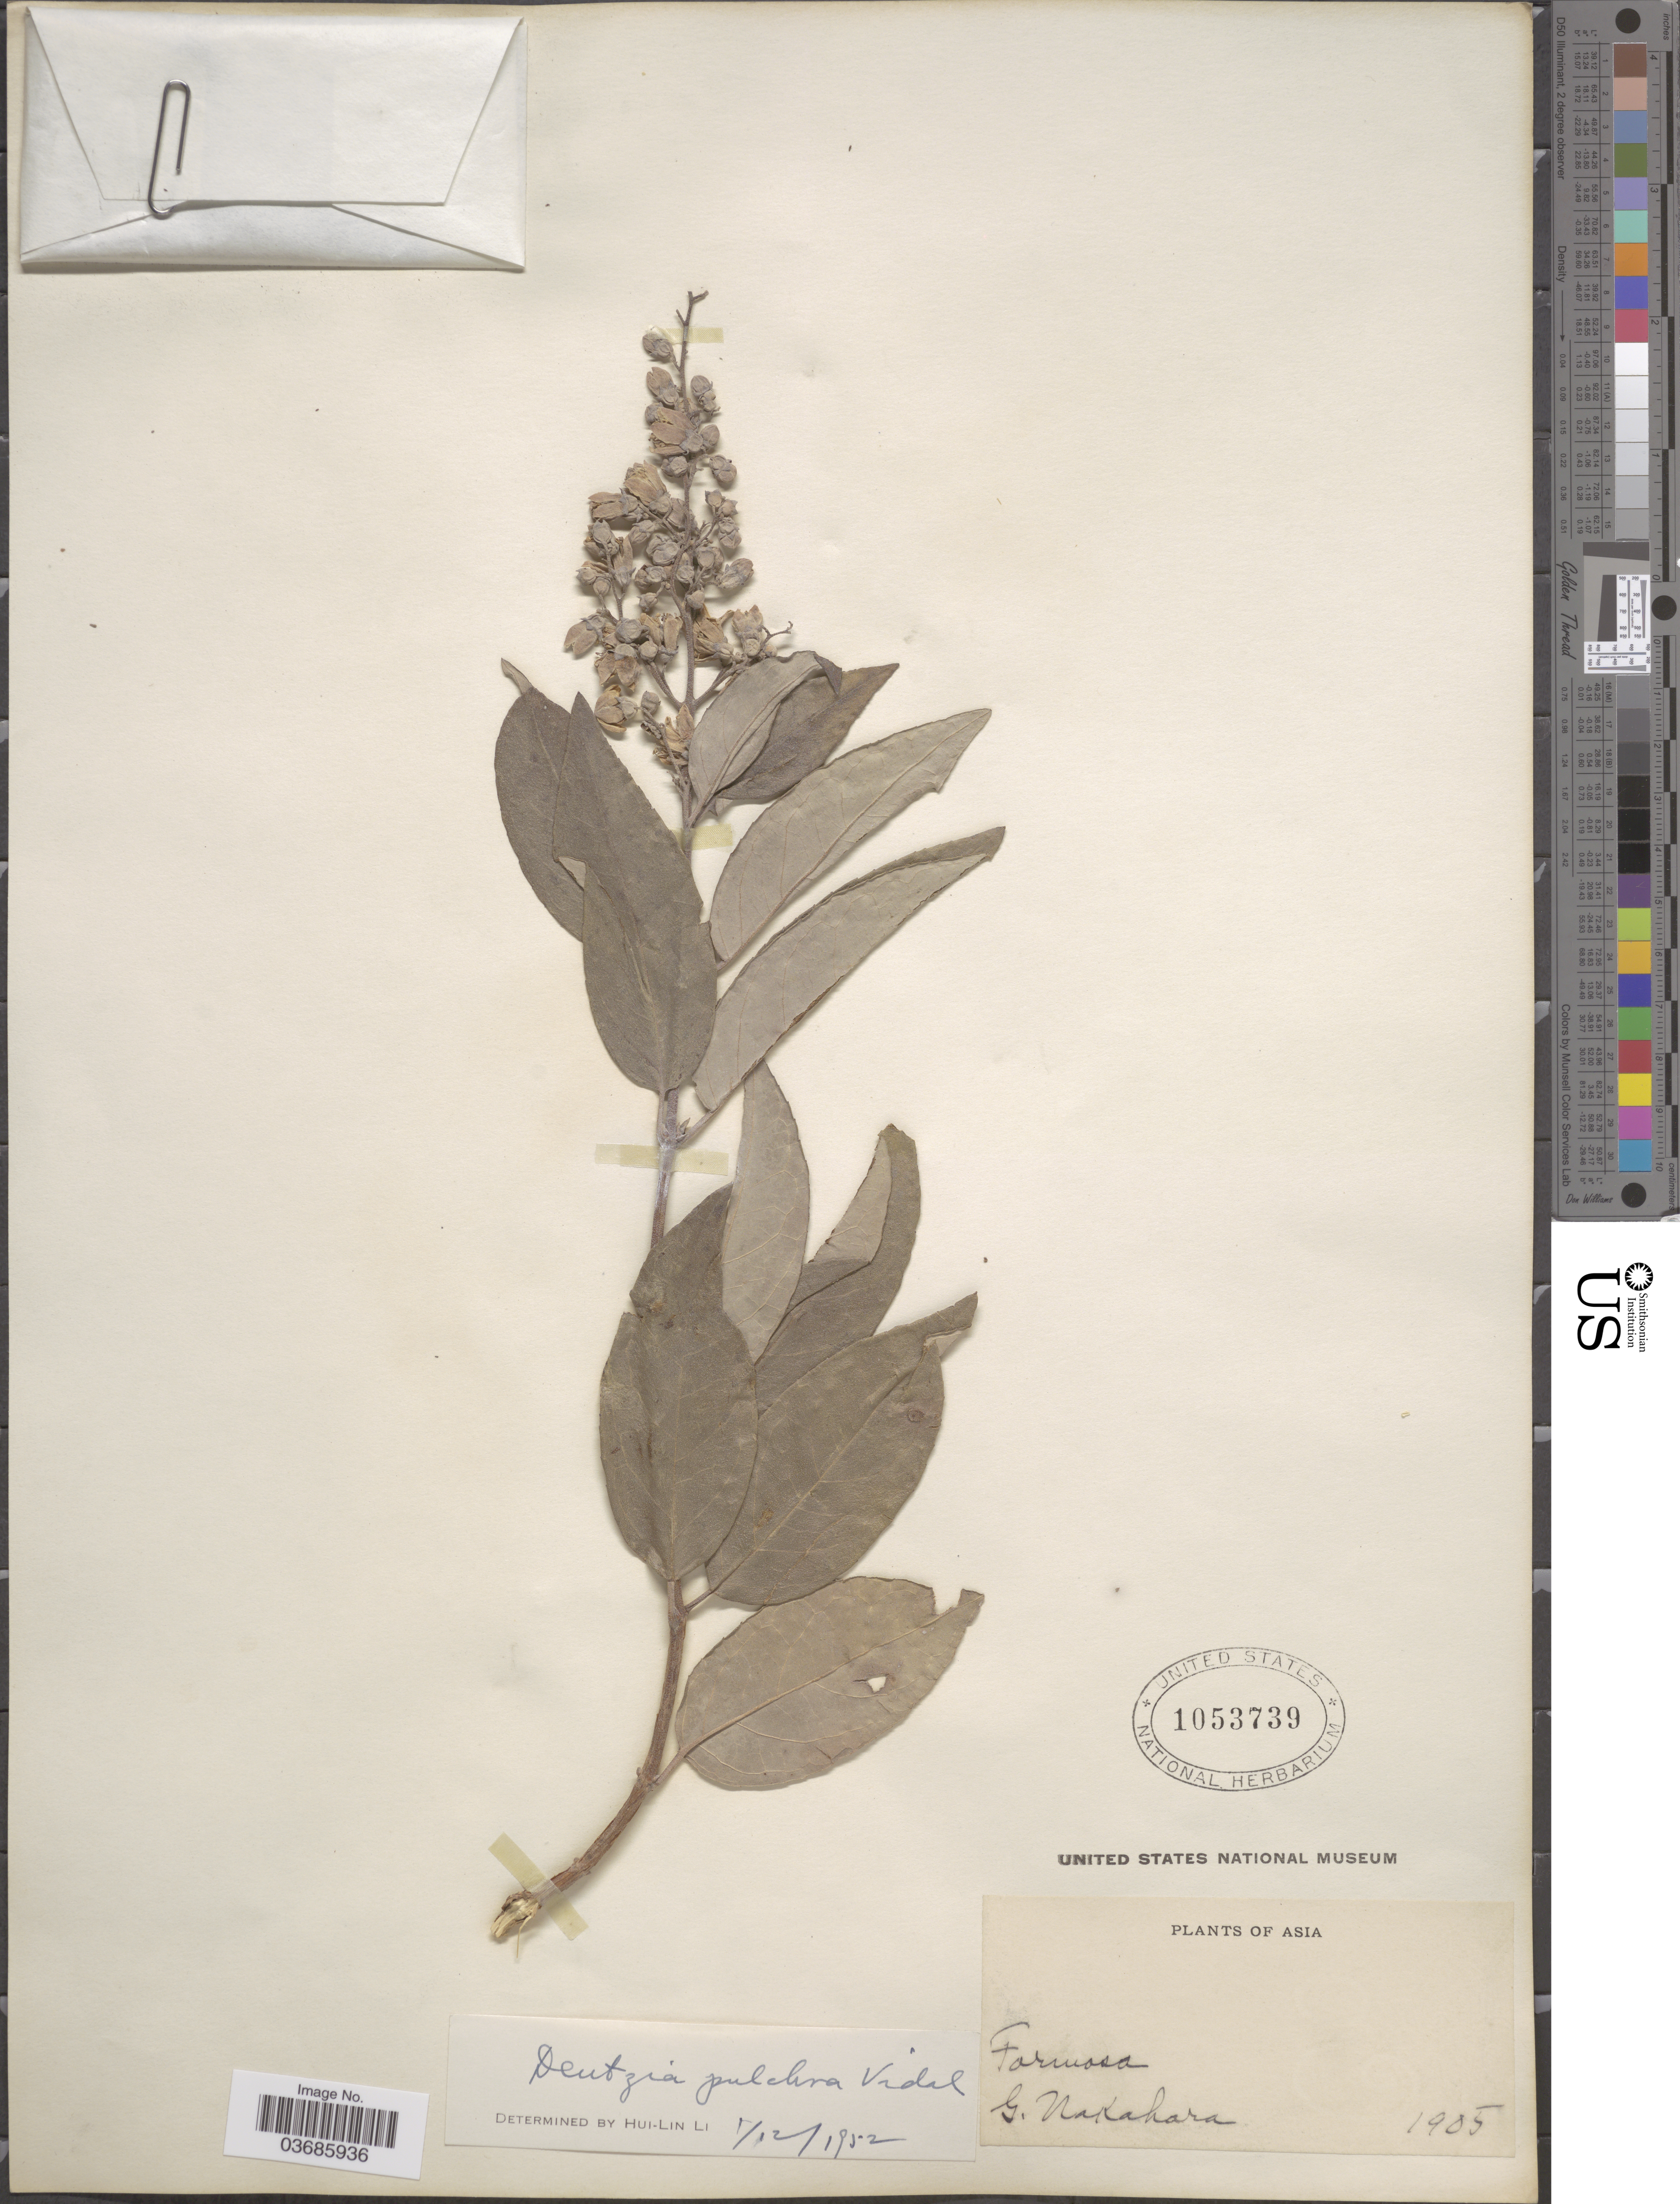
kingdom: Plantae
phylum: Tracheophyta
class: Magnoliopsida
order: Cornales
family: Hydrangeaceae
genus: Deutzia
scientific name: Deutzia pulchra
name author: Vidal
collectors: G. Nakahara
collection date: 1905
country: Taiwan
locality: Formosa.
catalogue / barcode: US 1053739